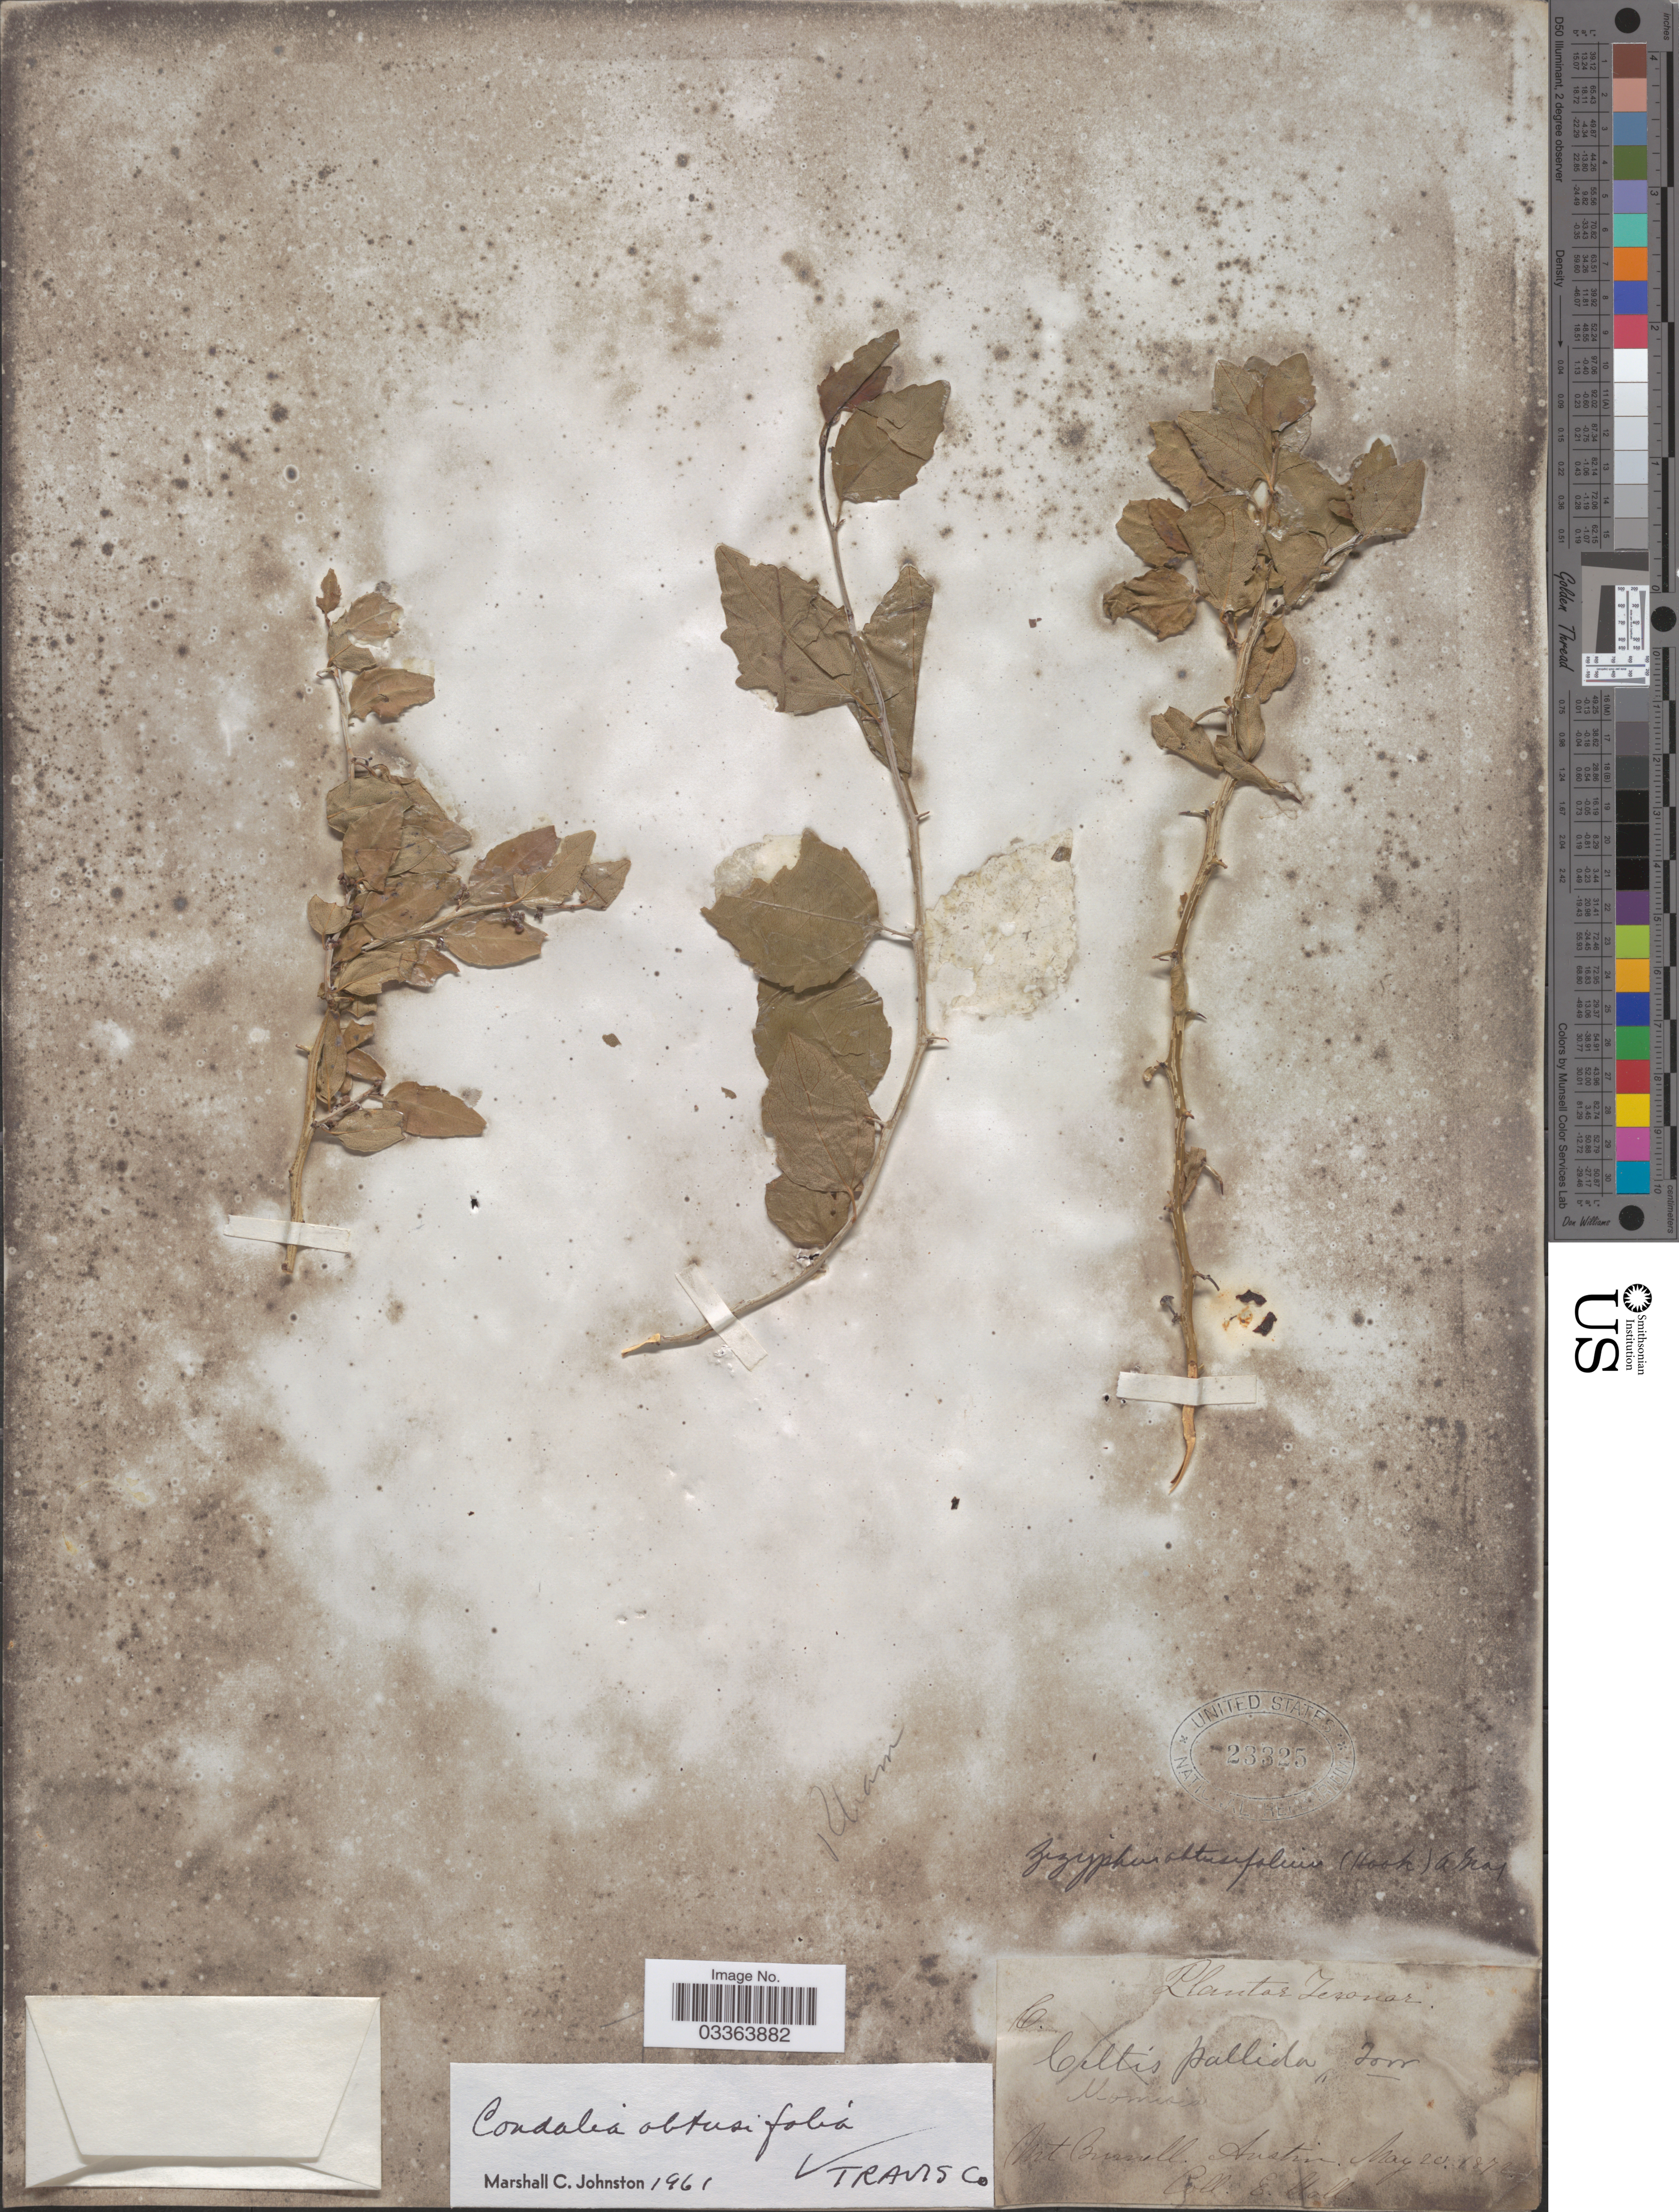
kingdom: Plantae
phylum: Tracheophyta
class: Magnoliopsida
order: Rosales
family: Rhamnaceae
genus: Sarcomphalus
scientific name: Sarcomphalus obtusifolius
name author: (Hook. ex Torr. & A. Gray) Hauenschild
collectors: E. Hall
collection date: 1872-05-20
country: United States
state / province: Texas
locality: Mt. Bonnell, Austin.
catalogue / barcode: US 23325